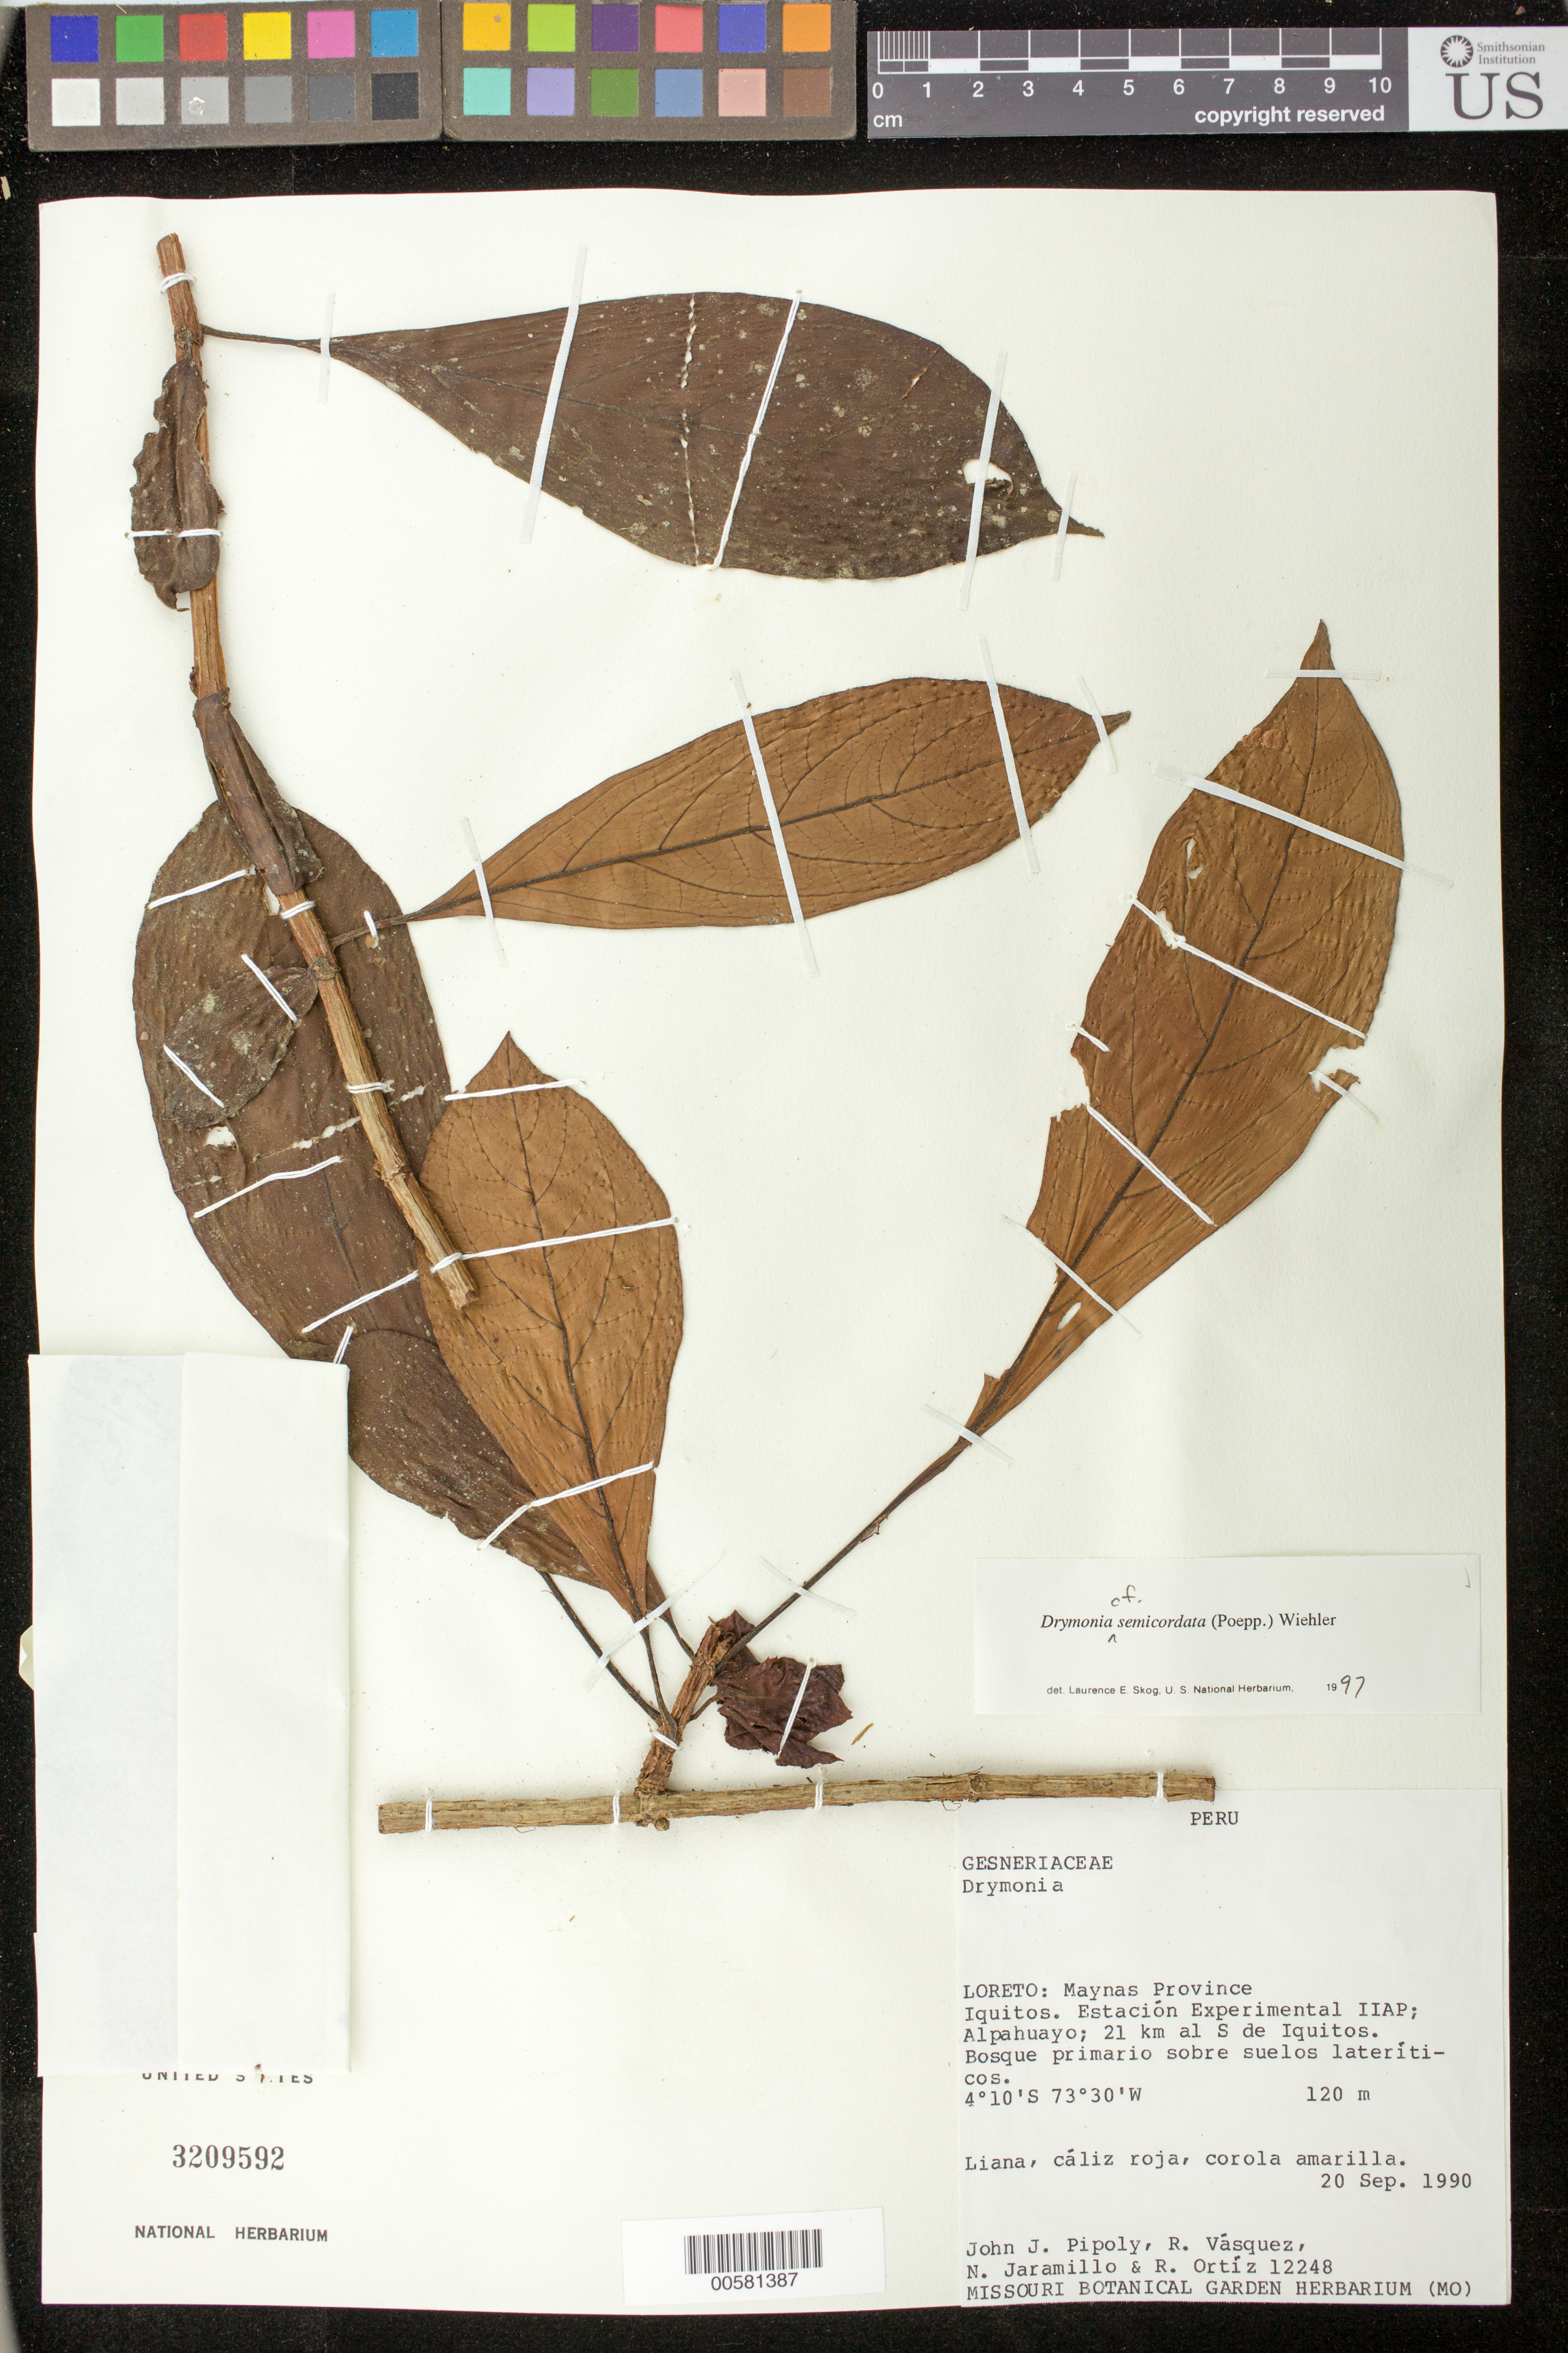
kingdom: Plantae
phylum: Tracheophyta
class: Magnoliopsida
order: Lamiales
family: Gesneriaceae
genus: Drymonia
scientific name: Drymonia semicordata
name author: (Poepp.) Wiehler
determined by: Skog, Laurence E.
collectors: J. J. Pipoly, R. Vásquez, N. Jaramillo & R. del C. Ortiz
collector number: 12248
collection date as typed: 20 Sep 1990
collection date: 1990-09-20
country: Peru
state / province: Loreto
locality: Prov. Maynas; Iquitos, Estación Experimental IIAP; Alpahuayo; 21 km al S de Iquitos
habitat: Bosque primario sobre suelos lateríticos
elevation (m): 120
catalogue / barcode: US 3209592